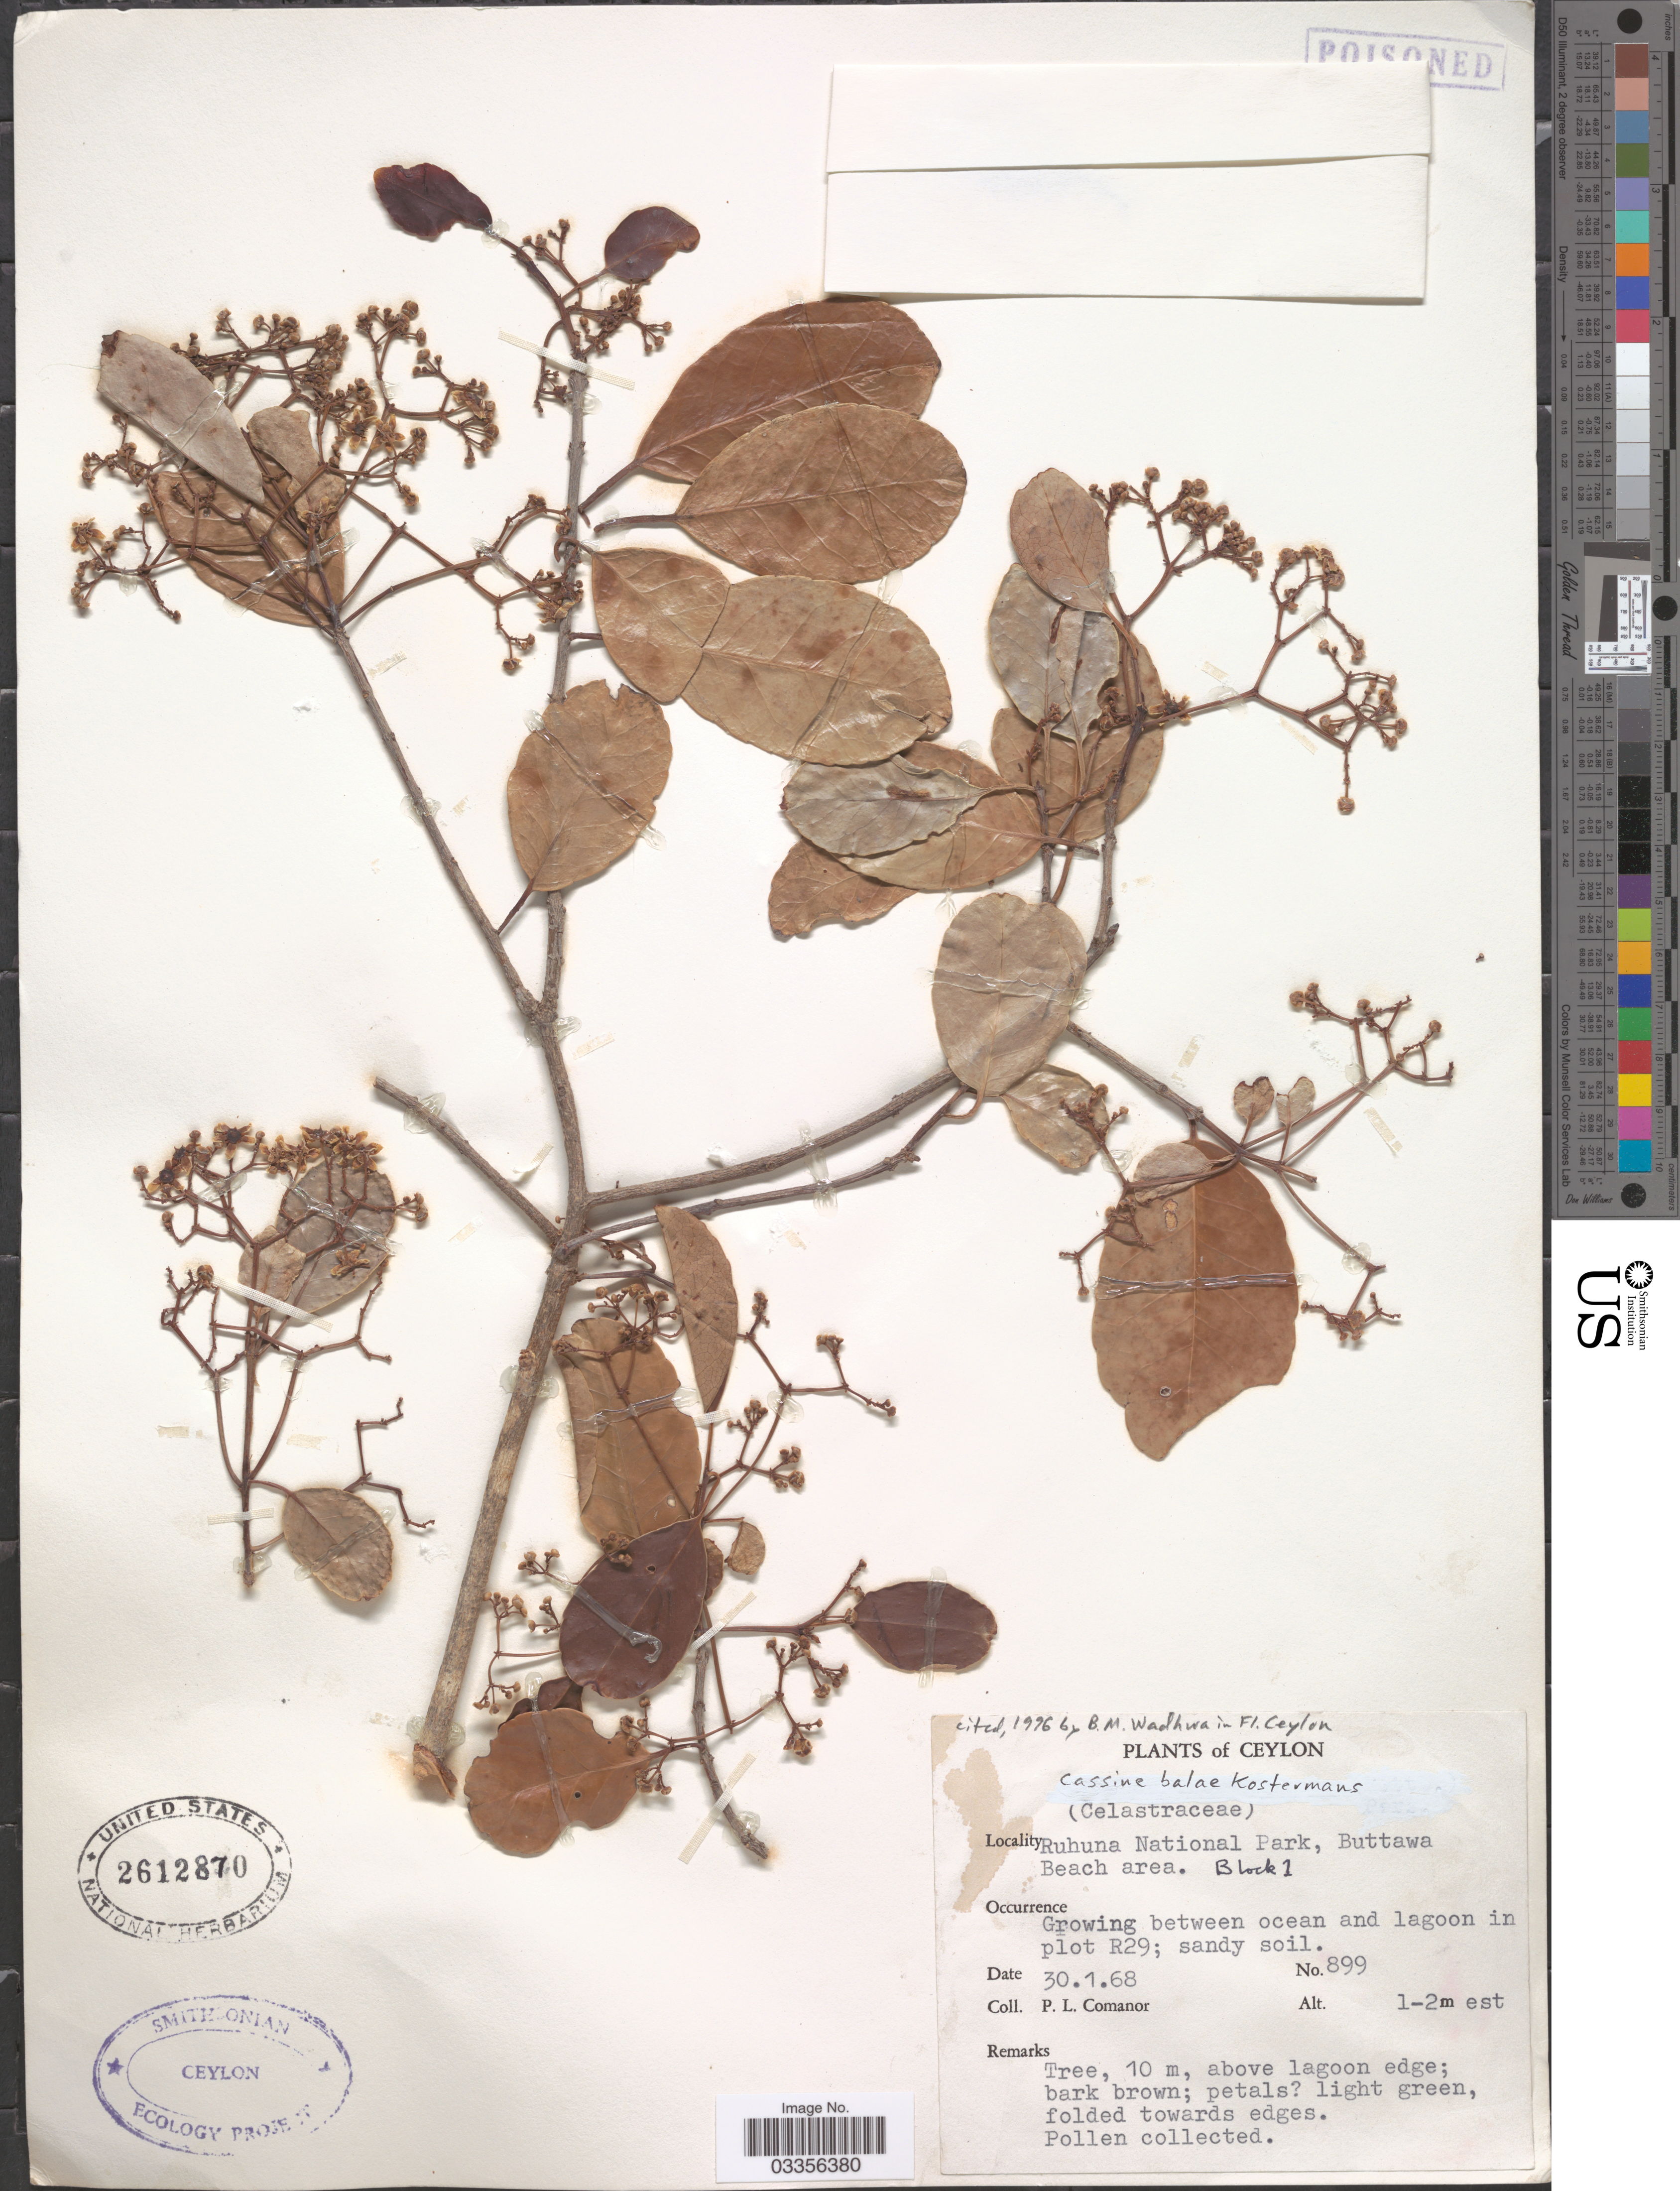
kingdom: Plantae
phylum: Tracheophyta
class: Magnoliopsida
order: Celastrales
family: Celastraceae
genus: Cassine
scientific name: Cassine balae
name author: Kosterm.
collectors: P. Comanor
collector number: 899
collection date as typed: Transcribed d/m/y: 30/1/68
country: Sri Lanka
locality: Ceylon. Ruhuna National Park, Buttawa Beach area. Block 1. Growing between ocean and lagoon in plot R29.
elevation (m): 1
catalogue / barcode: US 2612870